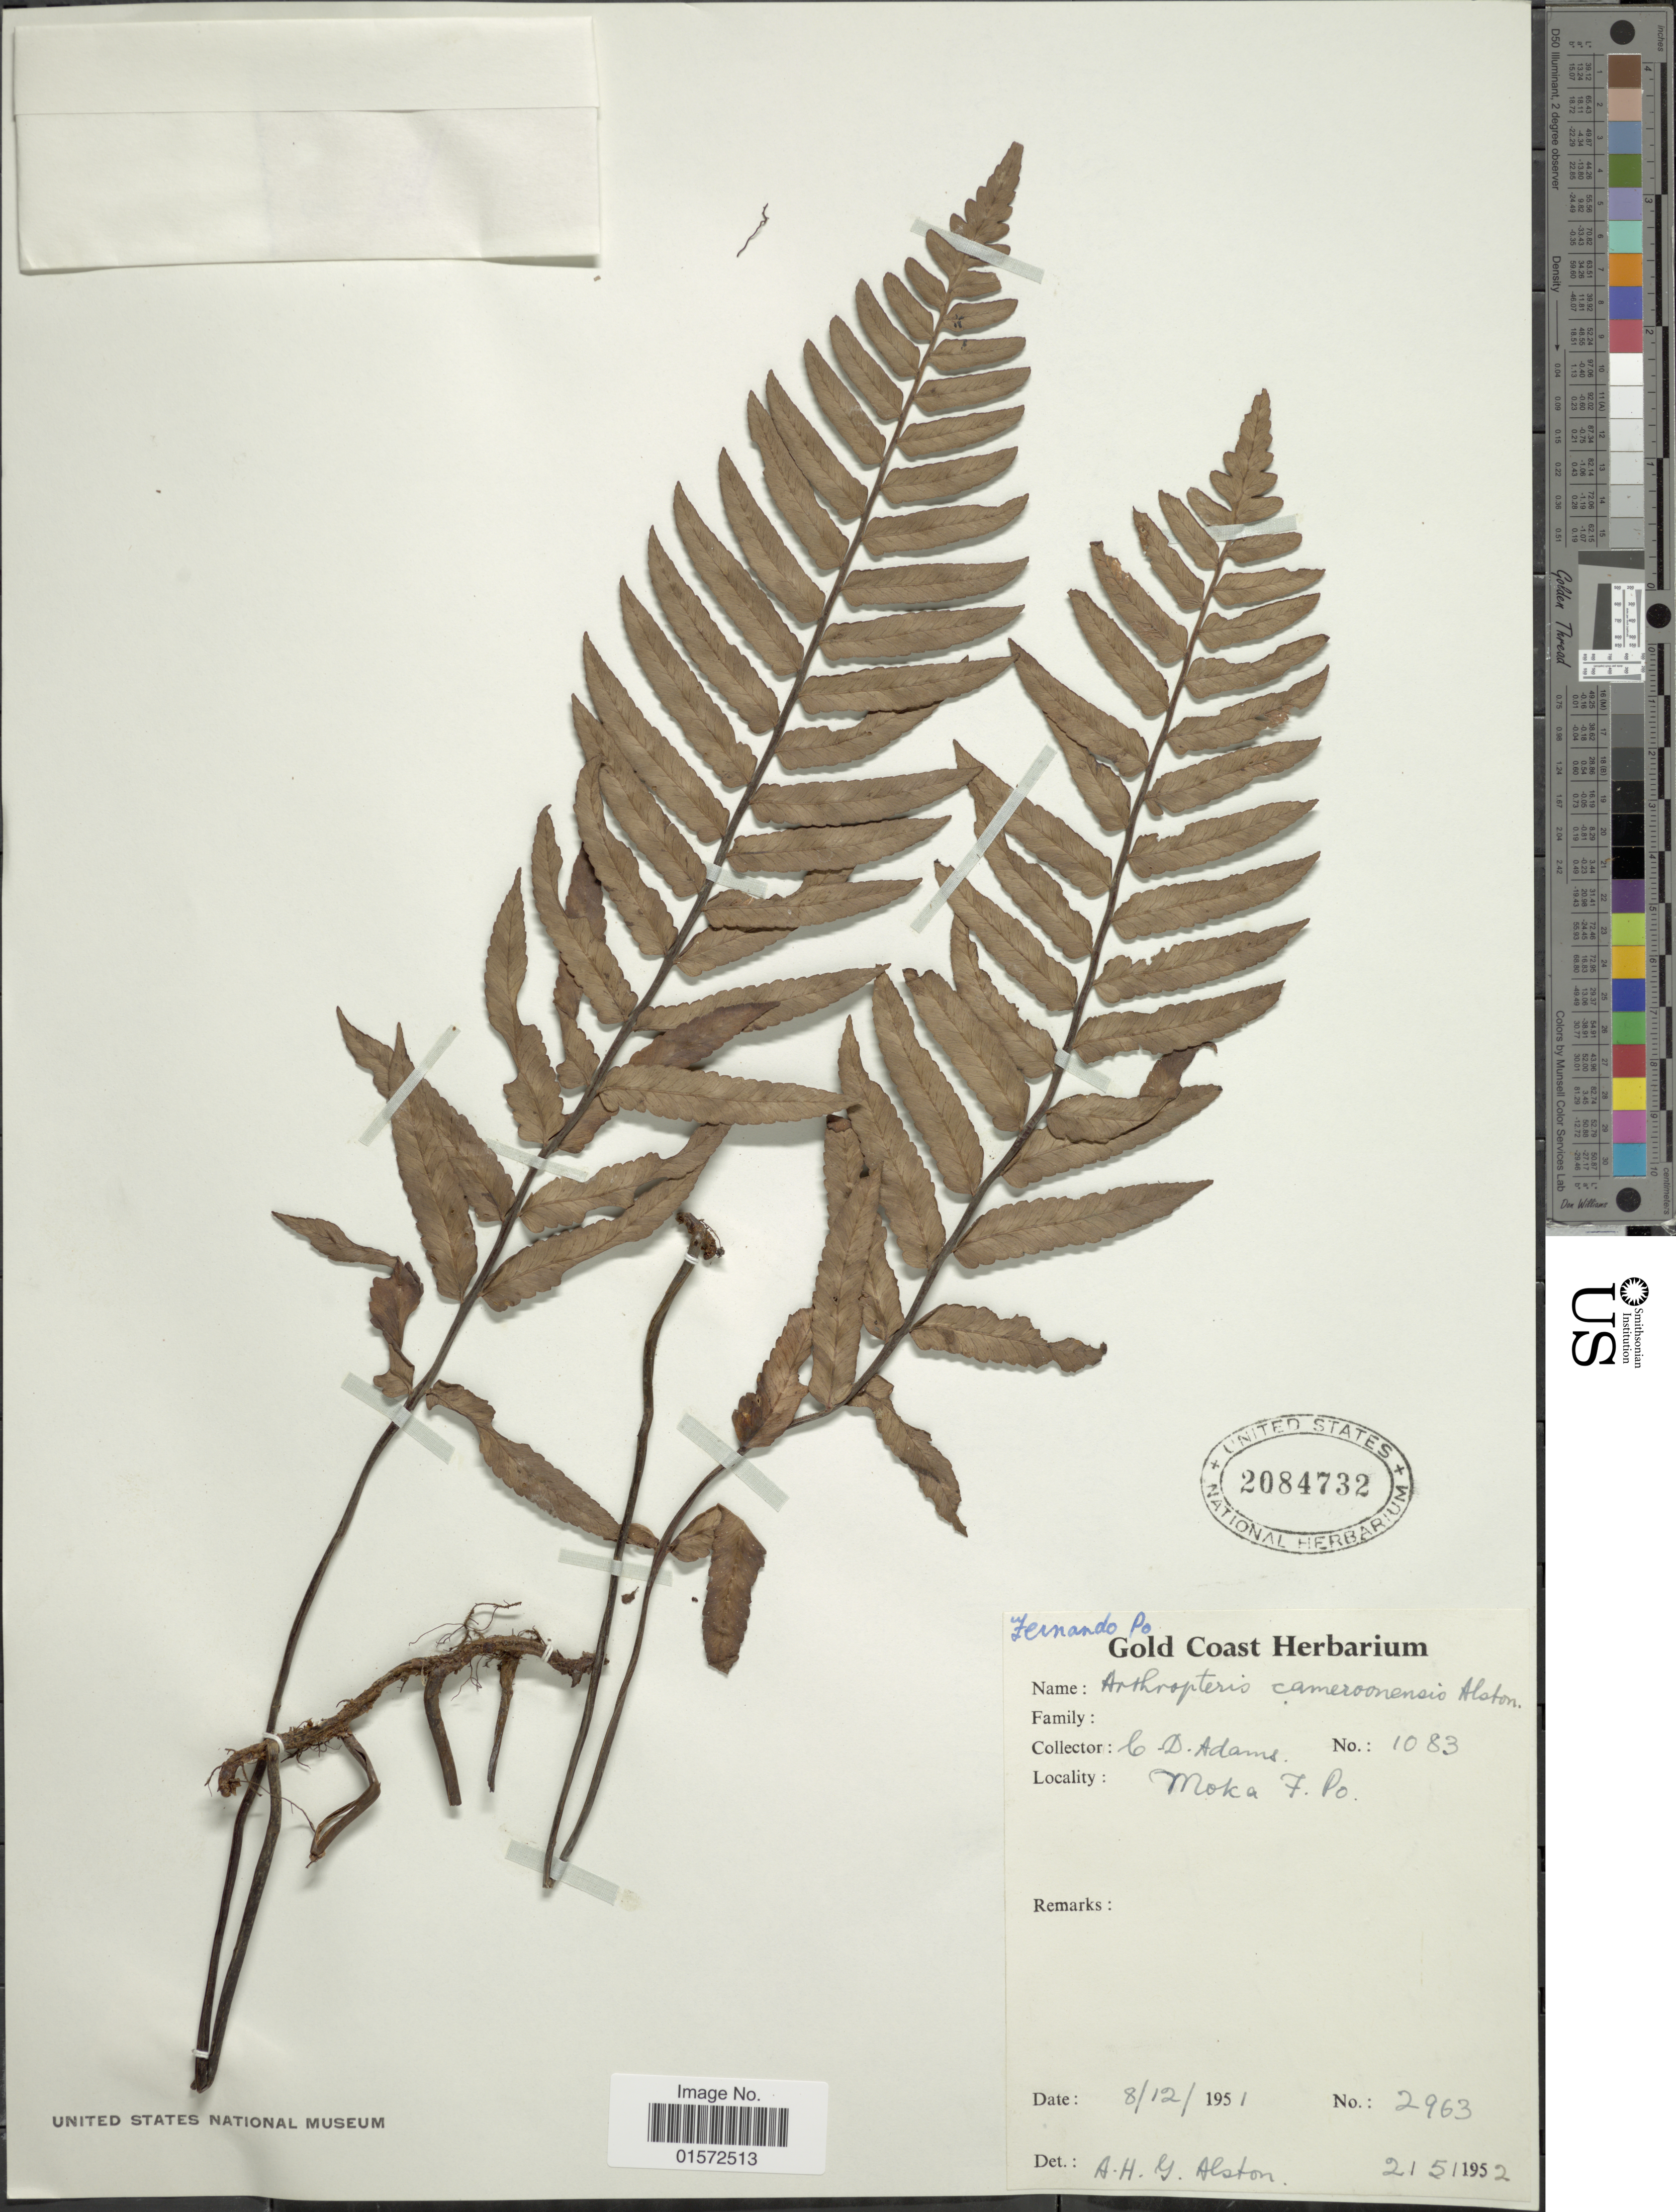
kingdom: Plantae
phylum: Tracheophyta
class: Polypodiopsida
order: Polypodiales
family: Tectariaceae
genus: Arthropteris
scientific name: Arthropteris cameroonensis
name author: Alston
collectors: C. D. Adams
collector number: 1083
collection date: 1951-12-08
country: Mauritius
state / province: Moka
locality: Moka F. Po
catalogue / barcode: US 2084732